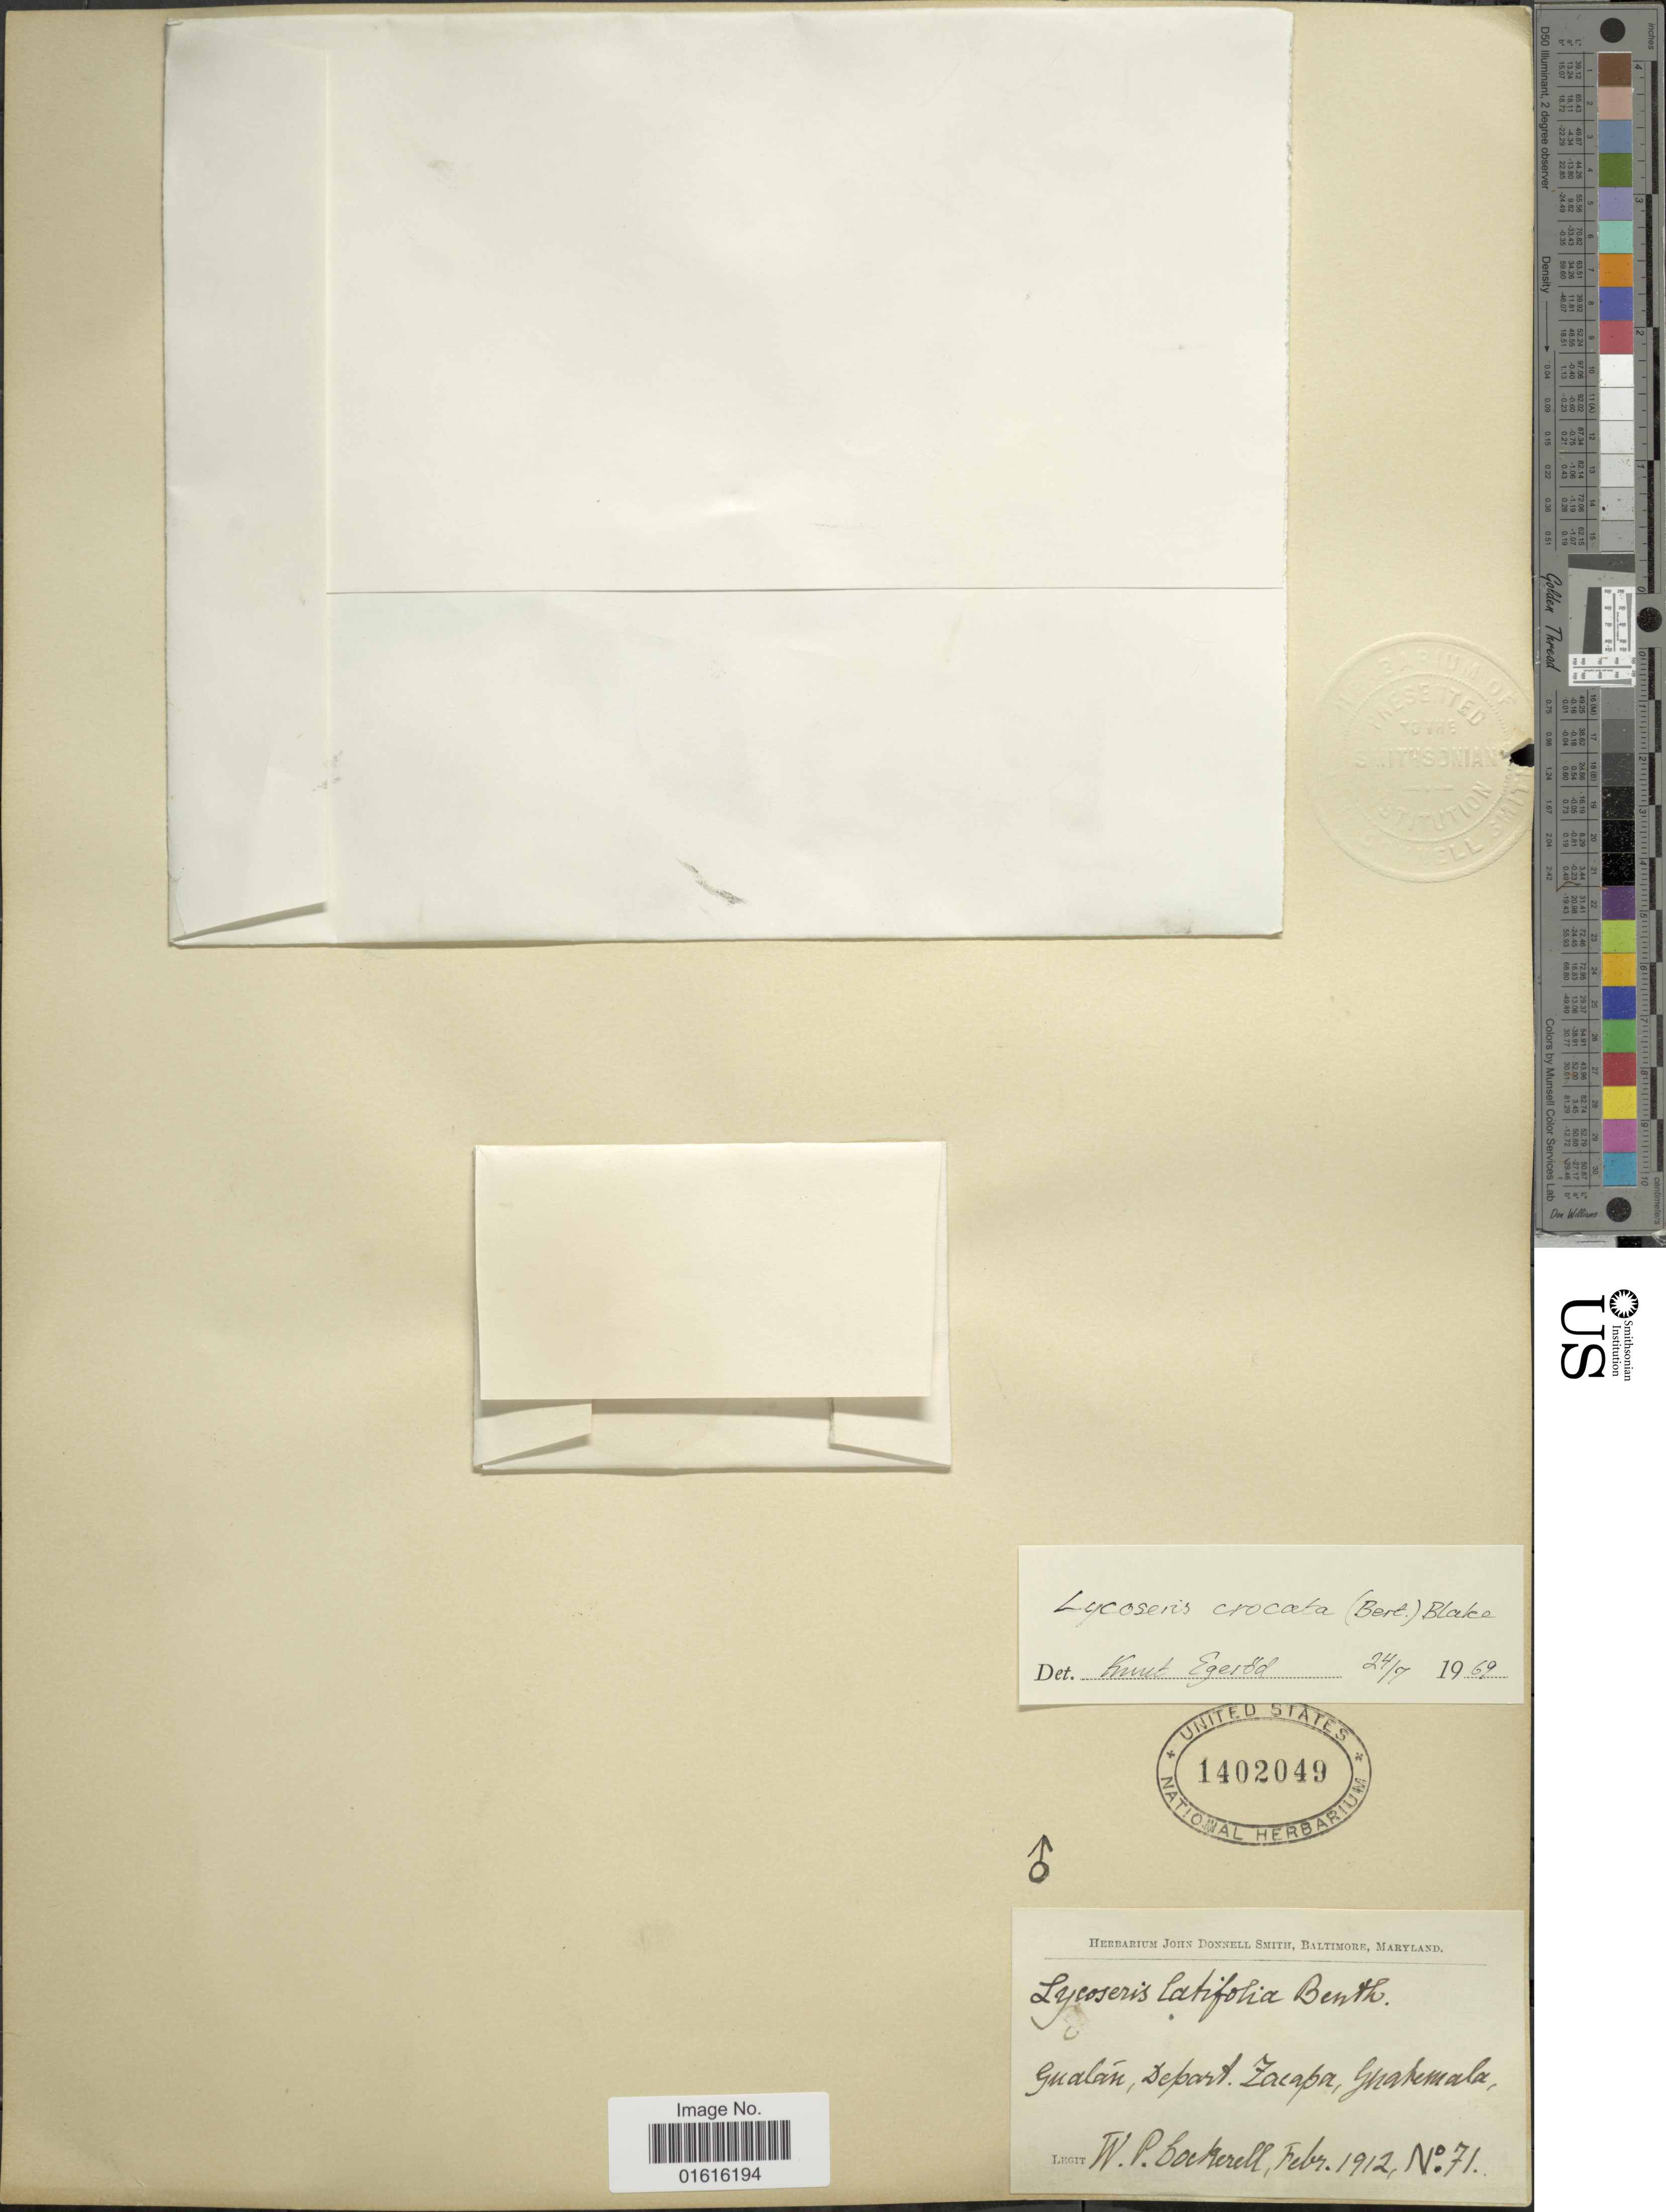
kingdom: Plantae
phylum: Tracheophyta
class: Magnoliopsida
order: Asterales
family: Asteraceae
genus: Lycoseris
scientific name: Lycoseris crocata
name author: S.F. Blake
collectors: W. Cockerell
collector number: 71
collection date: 1912-02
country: Guatemala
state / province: Zacapa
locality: Gualán, Depart. Zacapa.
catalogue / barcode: US 1402049